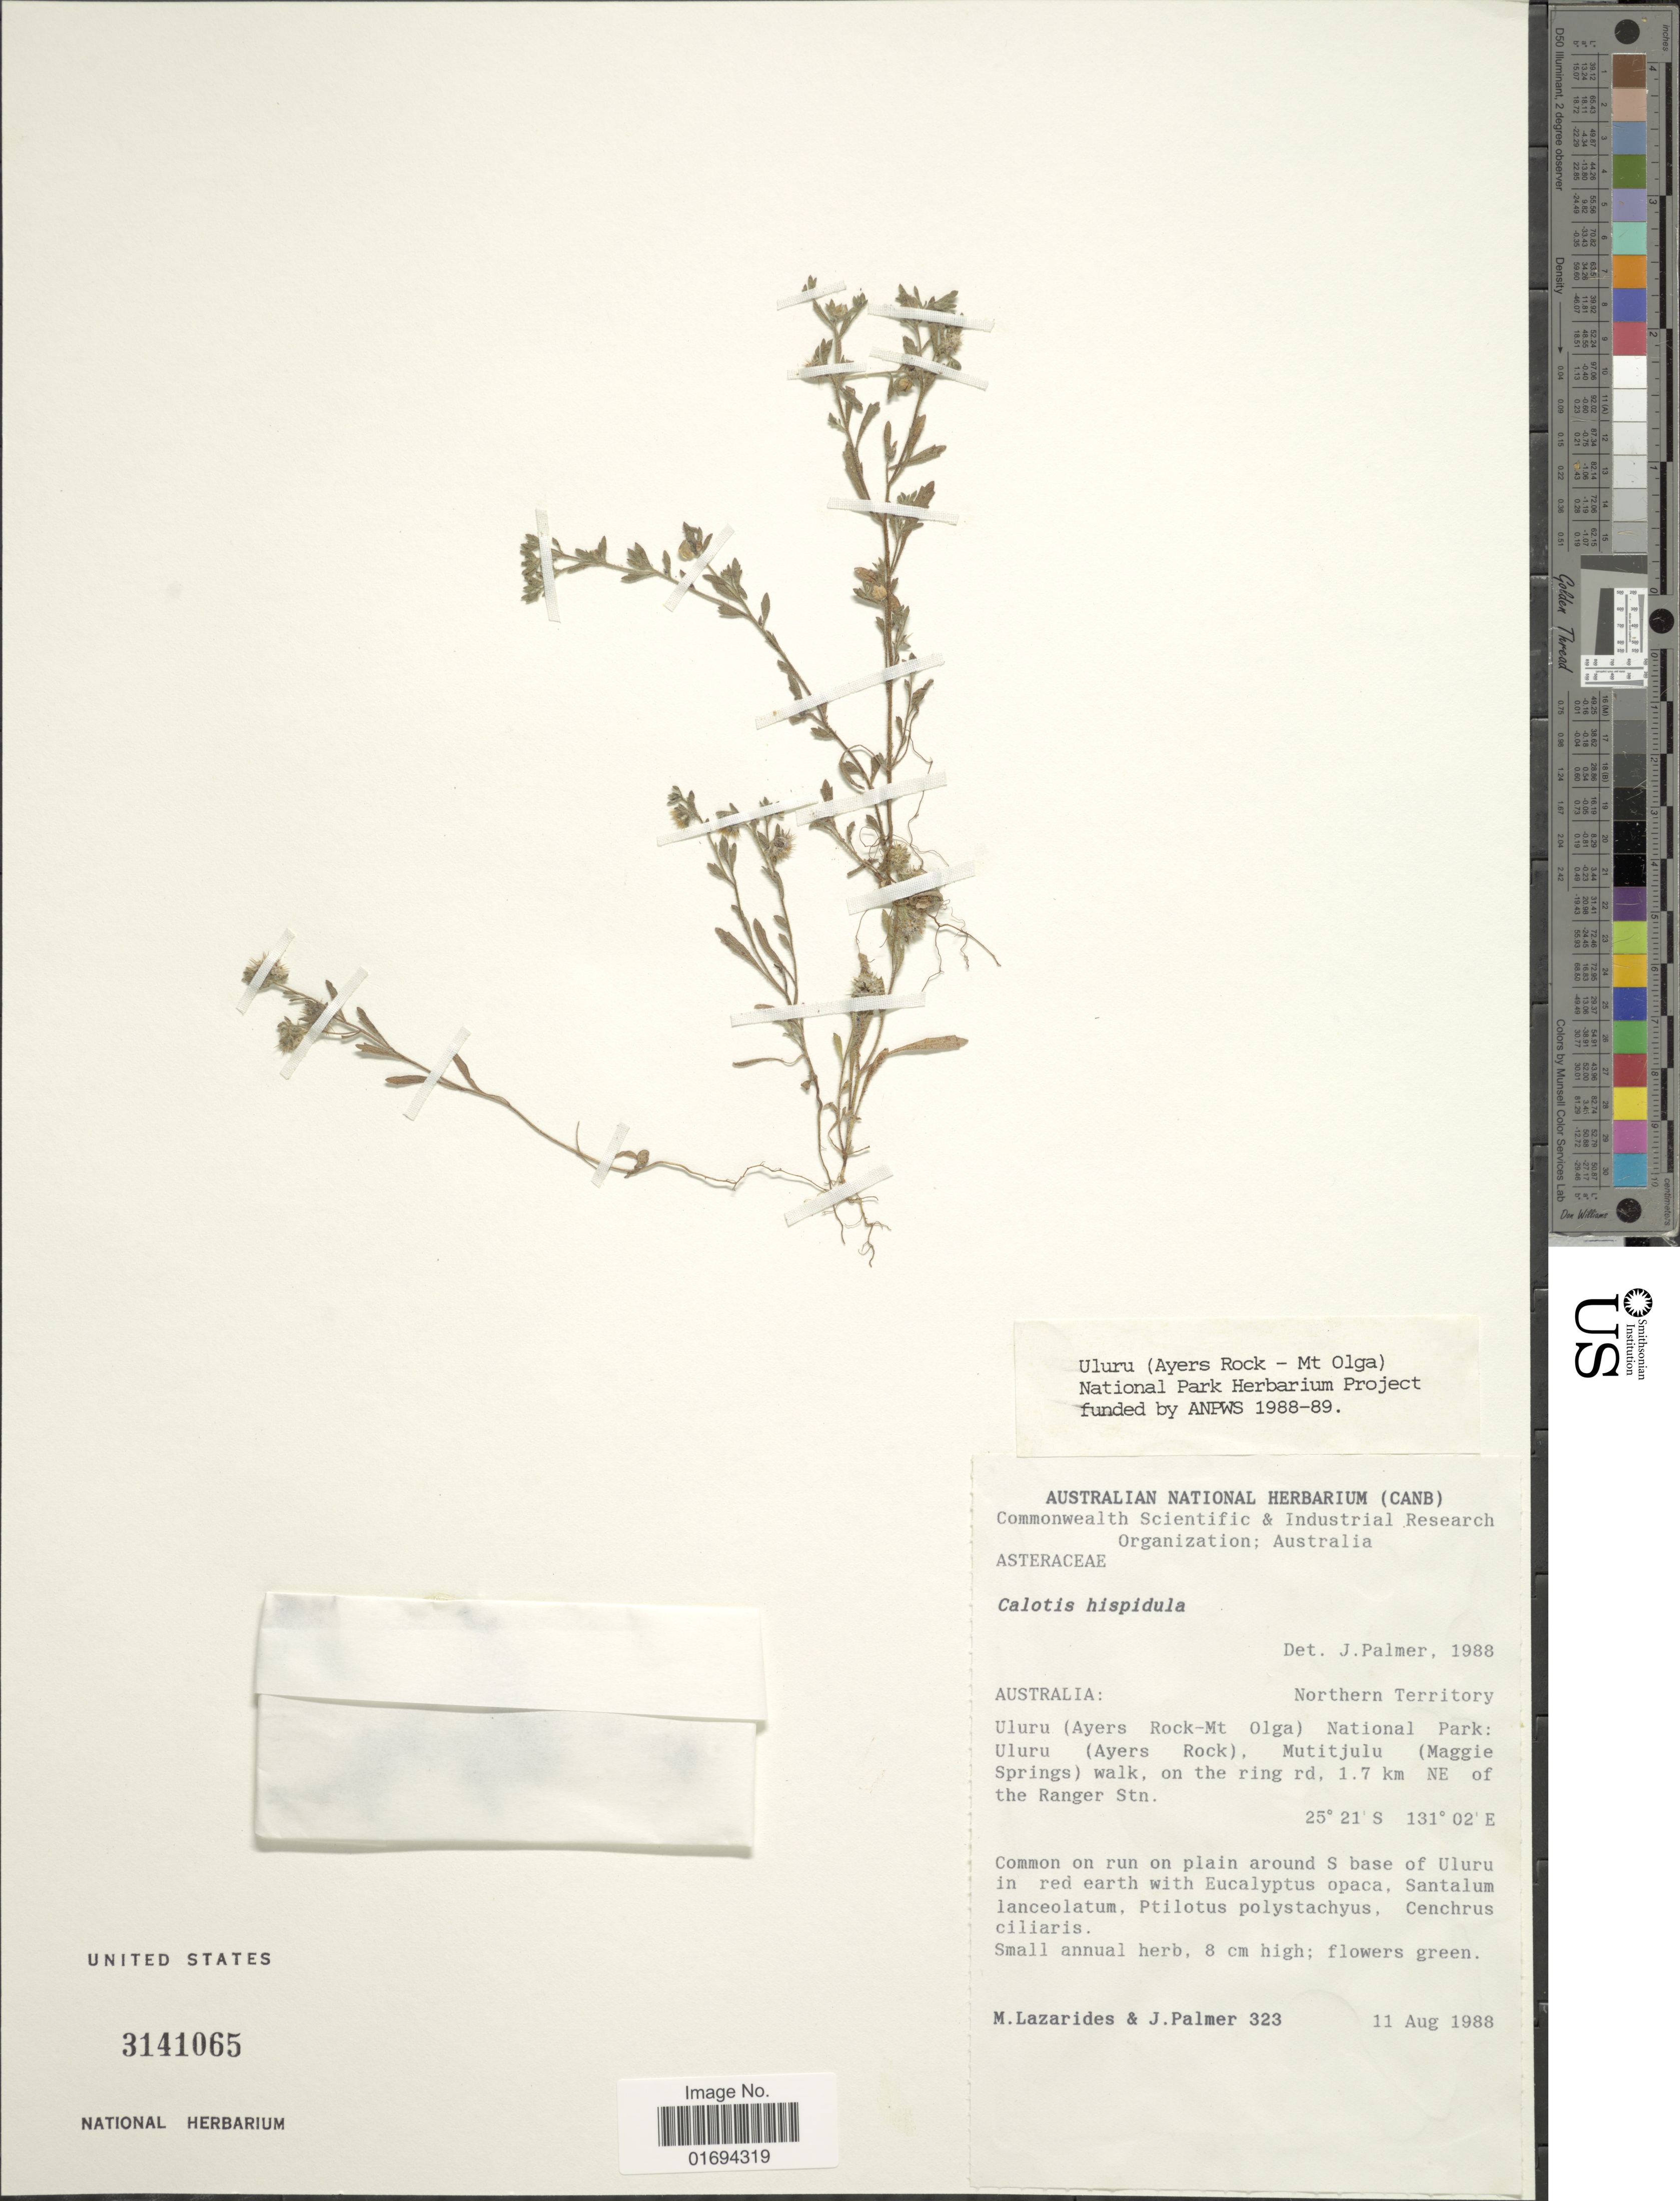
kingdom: Plantae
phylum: Tracheophyta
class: Magnoliopsida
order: Asterales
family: Asteraceae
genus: Calotis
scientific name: Calotis hispidula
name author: (F. Muell.) F. Muell.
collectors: M. Lazarides & J. Palmer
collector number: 323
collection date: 1988-08-11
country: Australia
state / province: Northern Territory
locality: Northern Territory, Uluru (Ayers Rock- Mt Olga) National Park: Uluru (Ayers rock), Mutitjulu (Maggie Springs) walk, on the ring rd, 1.7 km NE of the Ranger Stn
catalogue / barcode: US 3141065